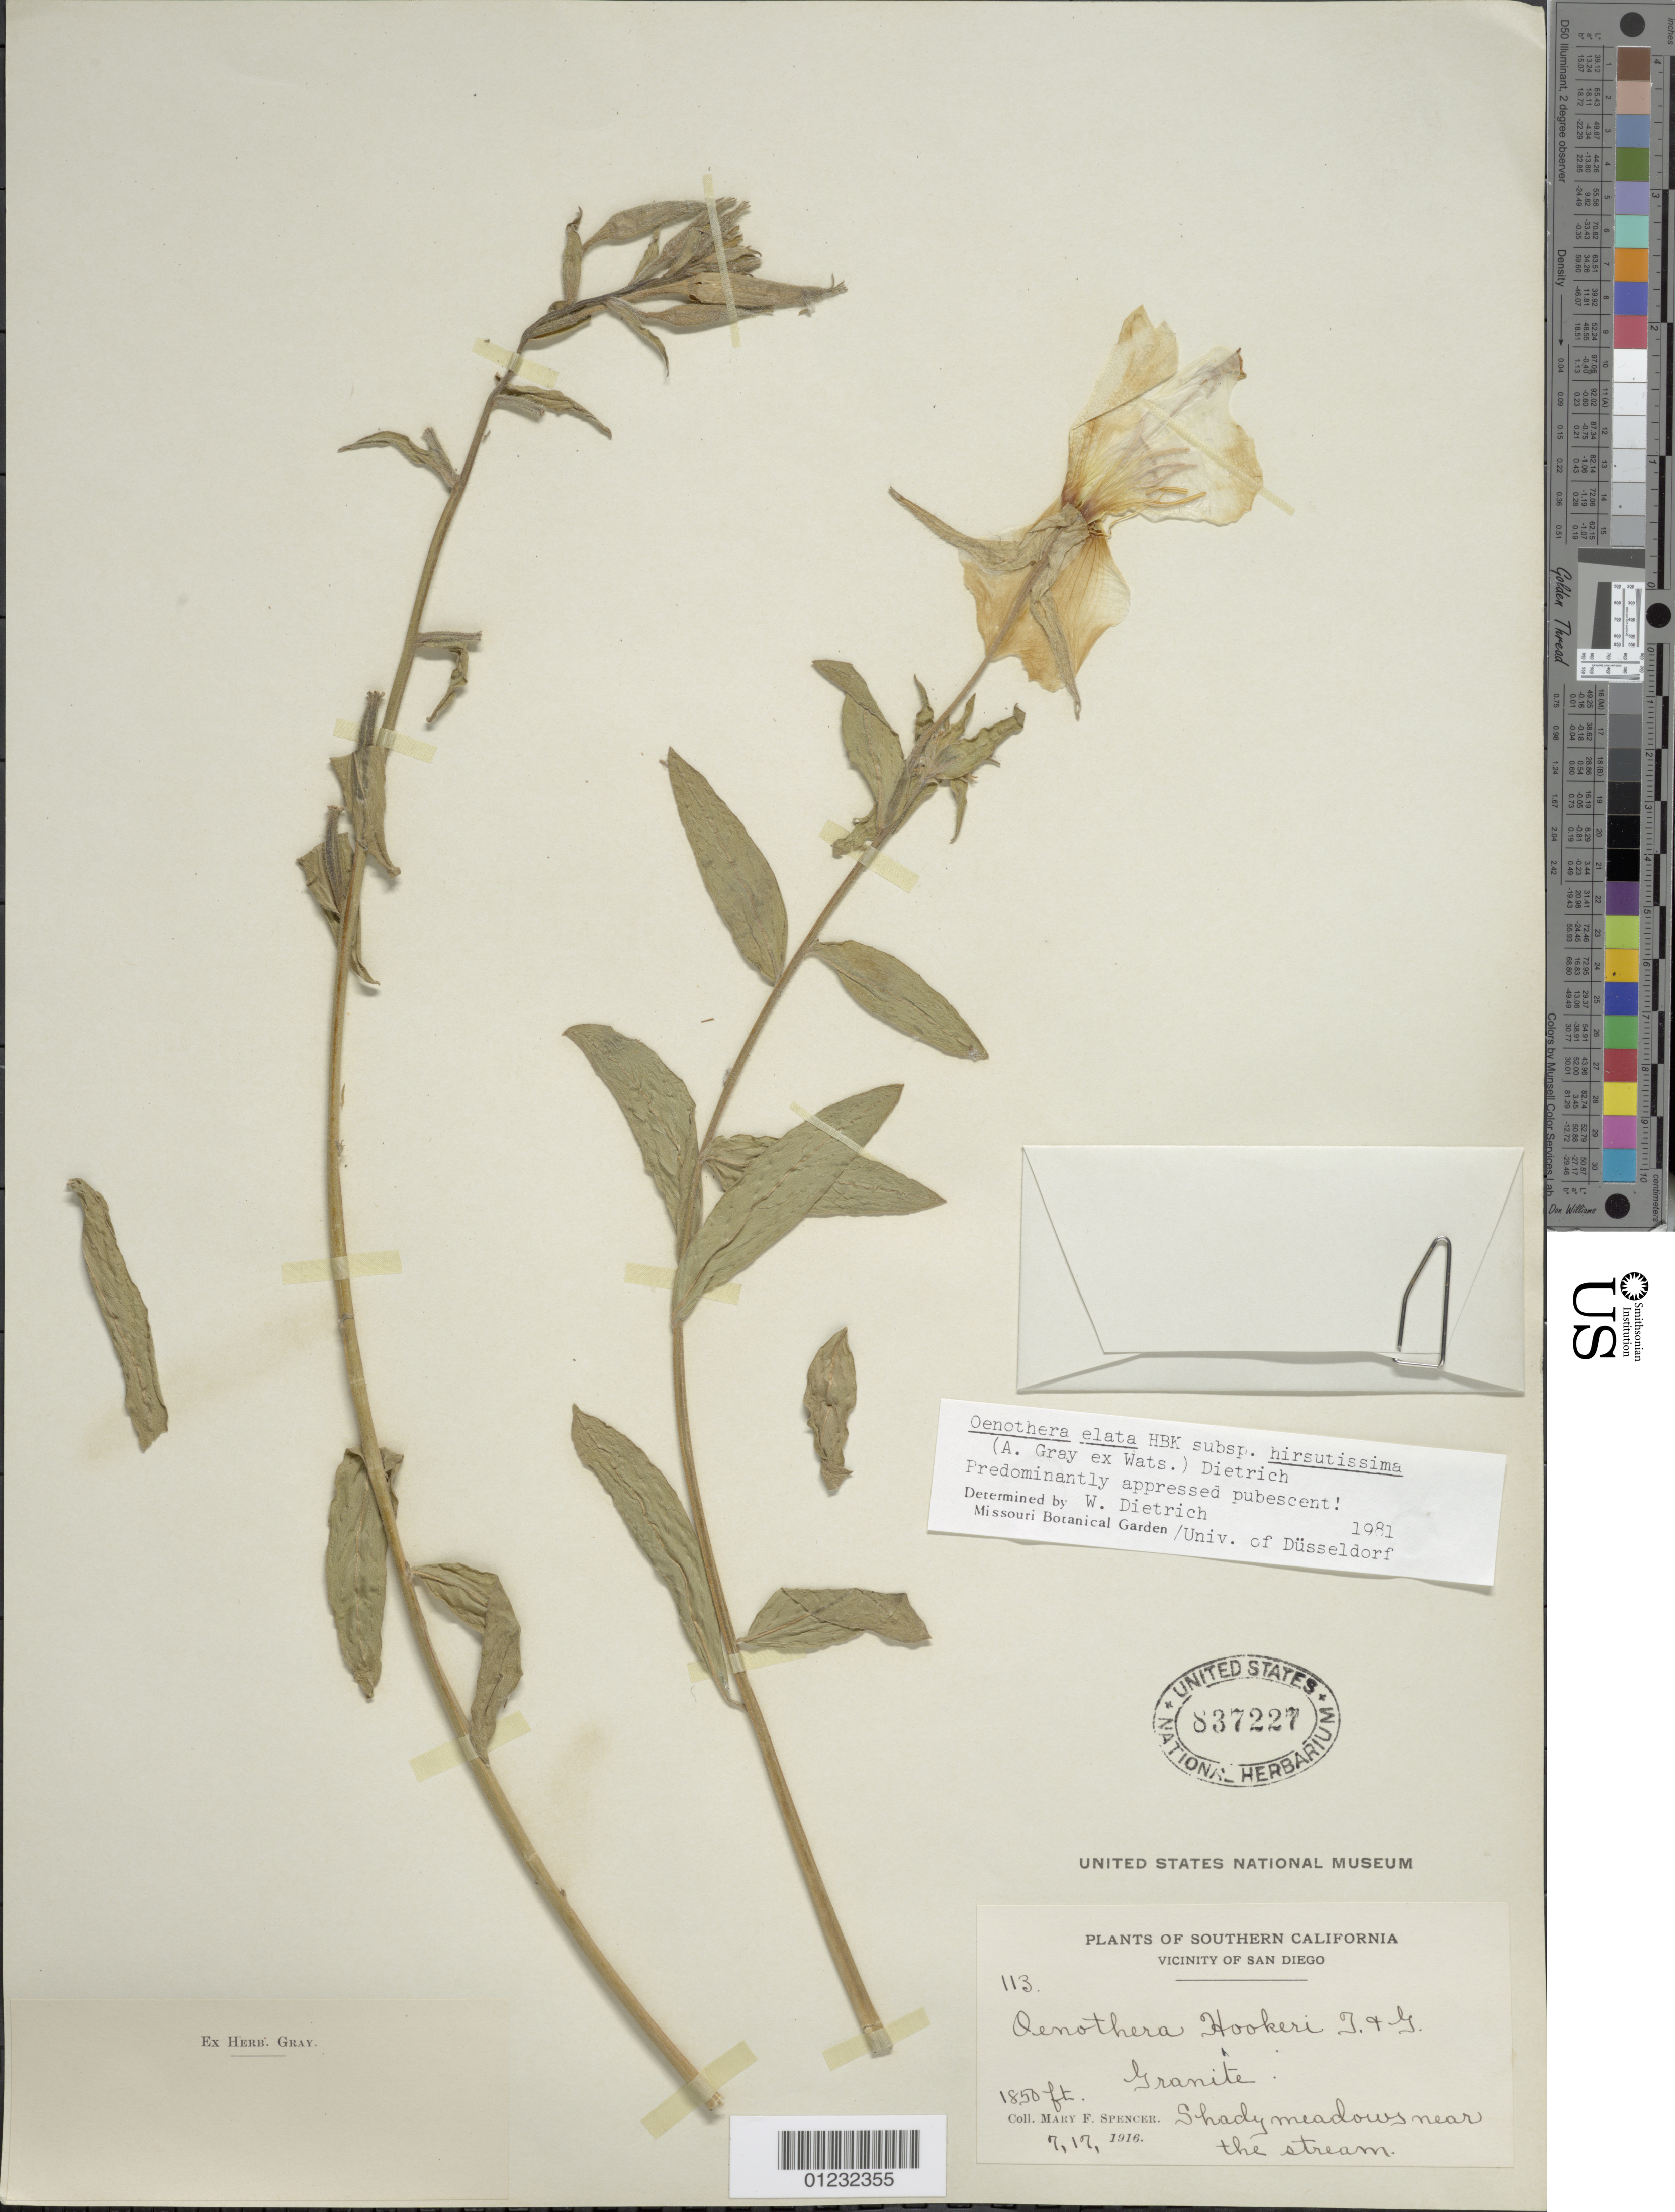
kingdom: Plantae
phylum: Tracheophyta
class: Magnoliopsida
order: Myrtales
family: Onagraceae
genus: Oenothera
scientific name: Oenothera elata subsp. hirsutissima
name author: (A. Gray ex S. Watson) W. Dietr.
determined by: Dietrich, W.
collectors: M. Spencer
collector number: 113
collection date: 1916-07-07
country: United States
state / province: California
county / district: San Diego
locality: Granite.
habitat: Shady meadows near the stream.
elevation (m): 564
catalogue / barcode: US 837227